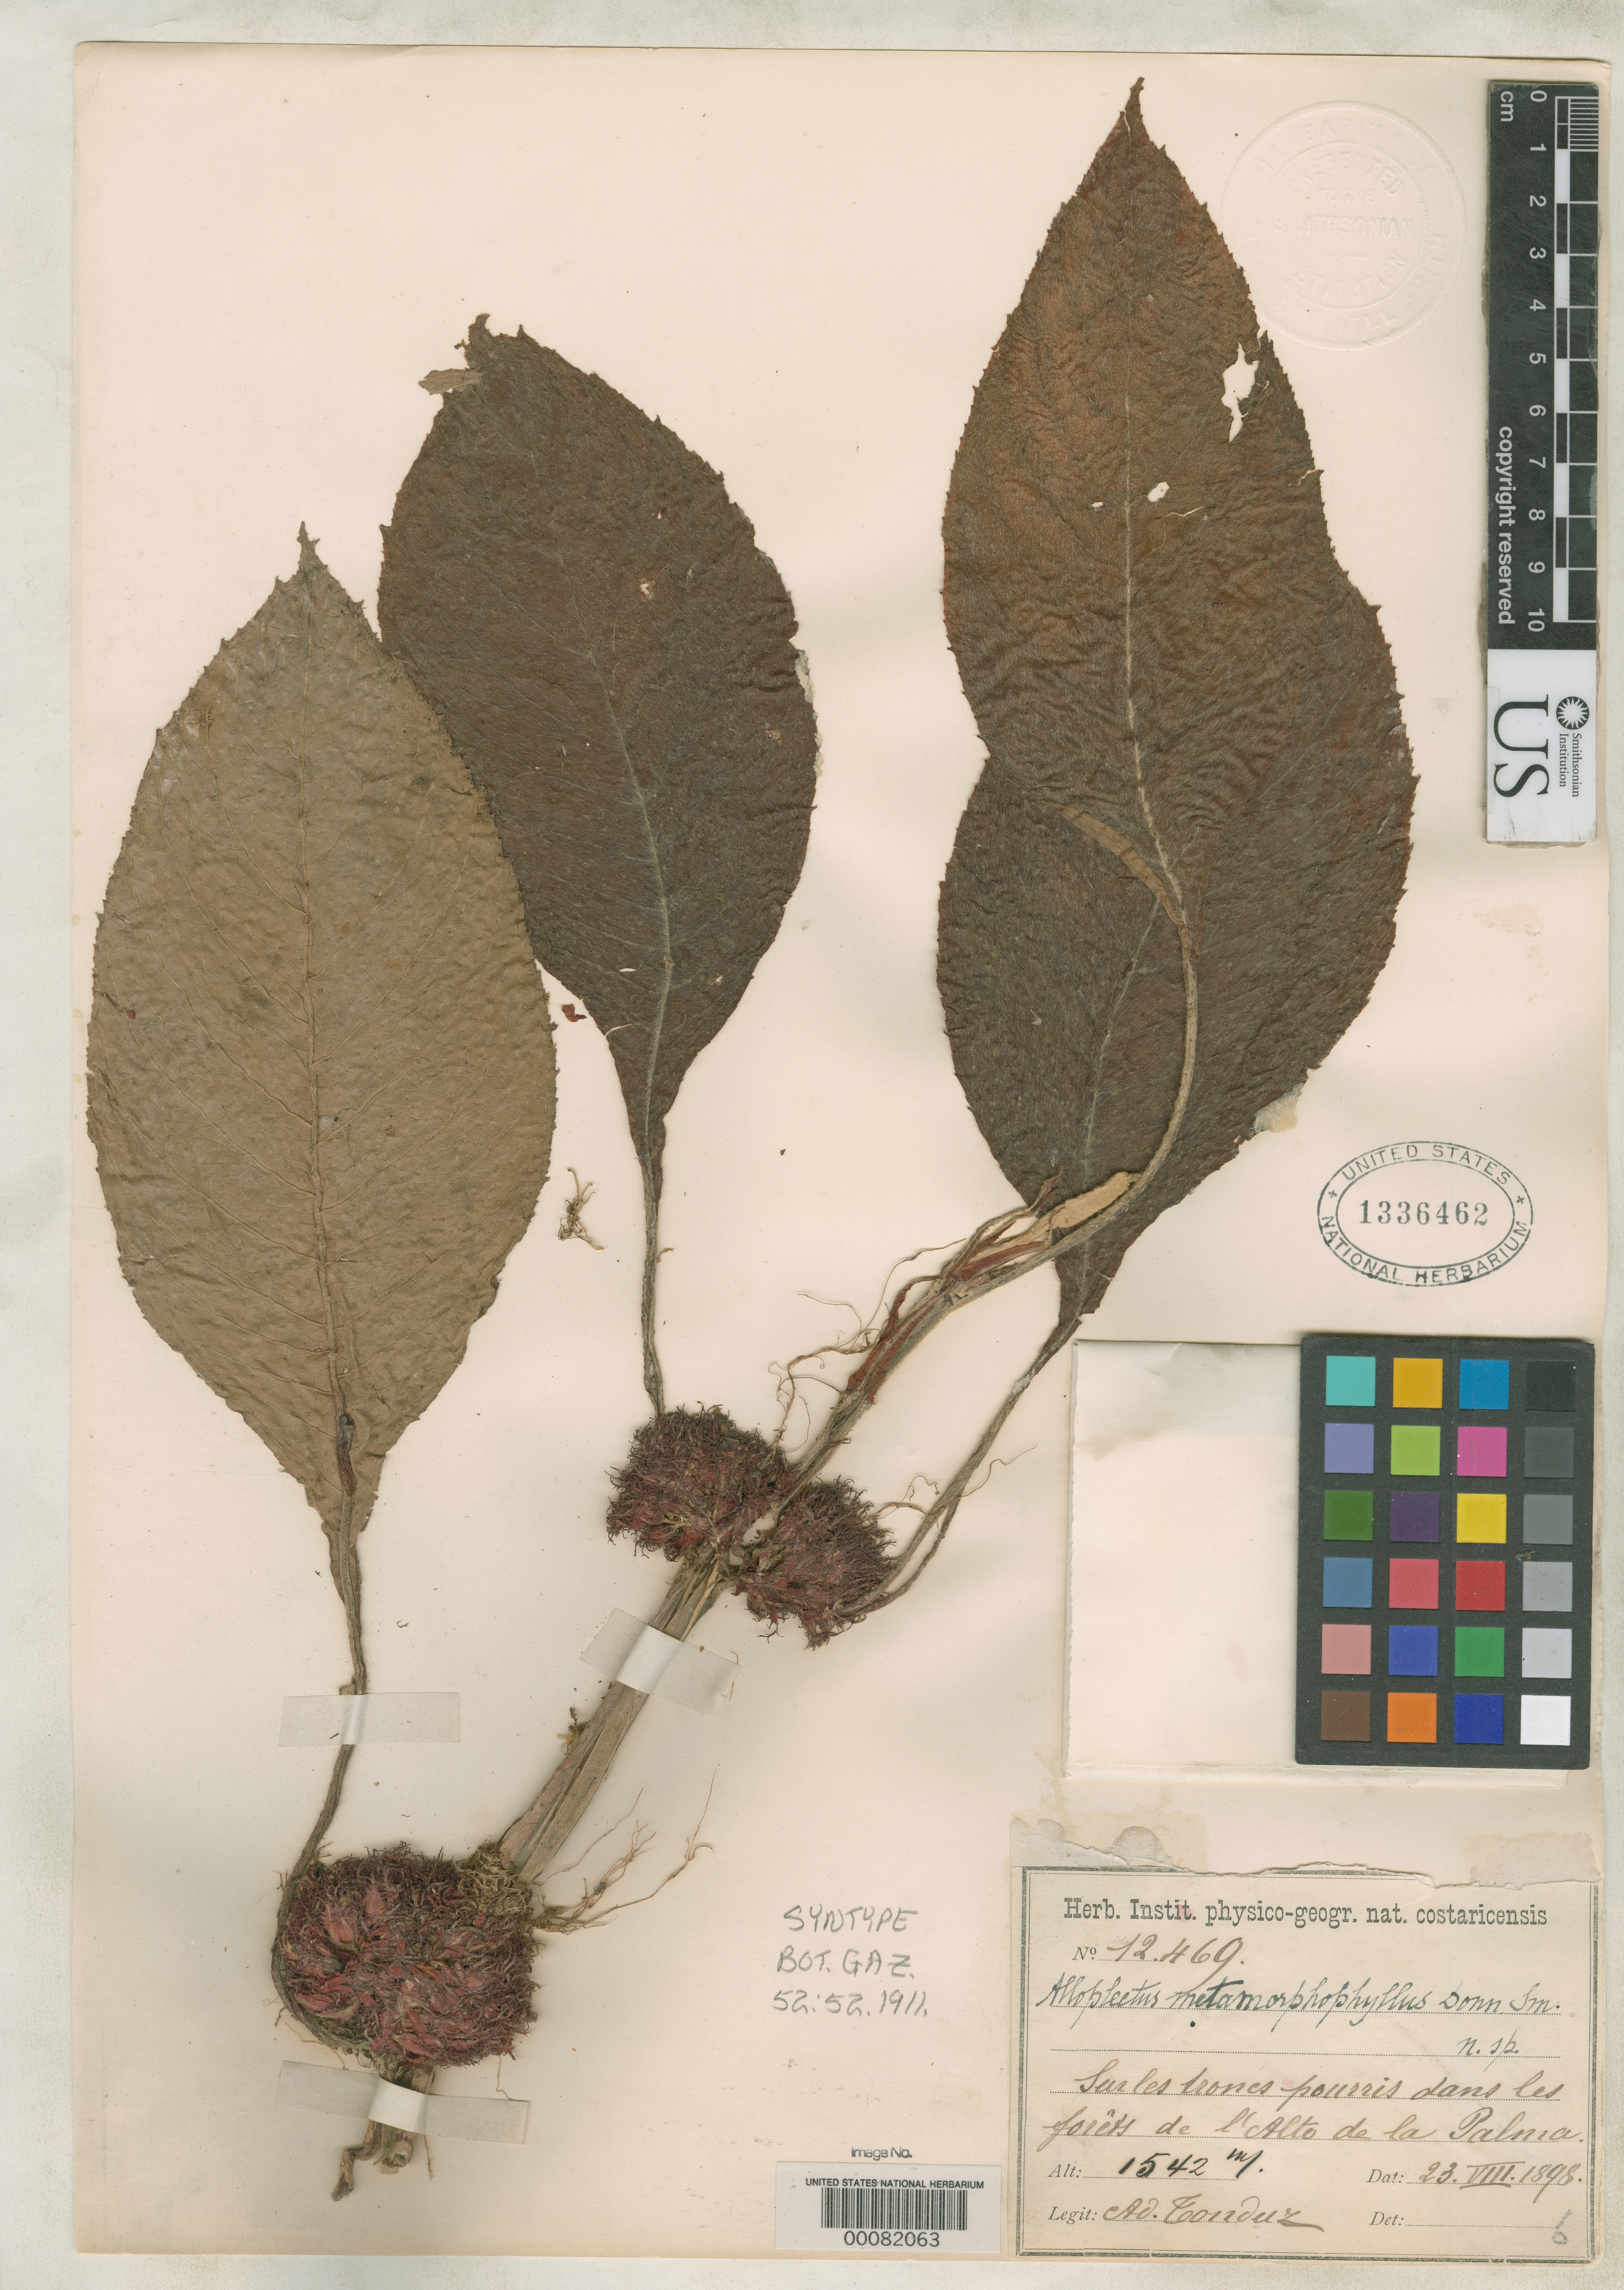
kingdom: Plantae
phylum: Tracheophyta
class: Magnoliopsida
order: Lamiales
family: Gesneriaceae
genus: Alloplectus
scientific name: Alloplectus metamorphophyllus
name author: Donn. Sm.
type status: Syntype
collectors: A. Tonduz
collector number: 12469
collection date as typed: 23 Aug 1898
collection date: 1898-08-23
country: Costa Rica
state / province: San José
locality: L'Alto de La Palma.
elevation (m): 1542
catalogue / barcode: US 1336462